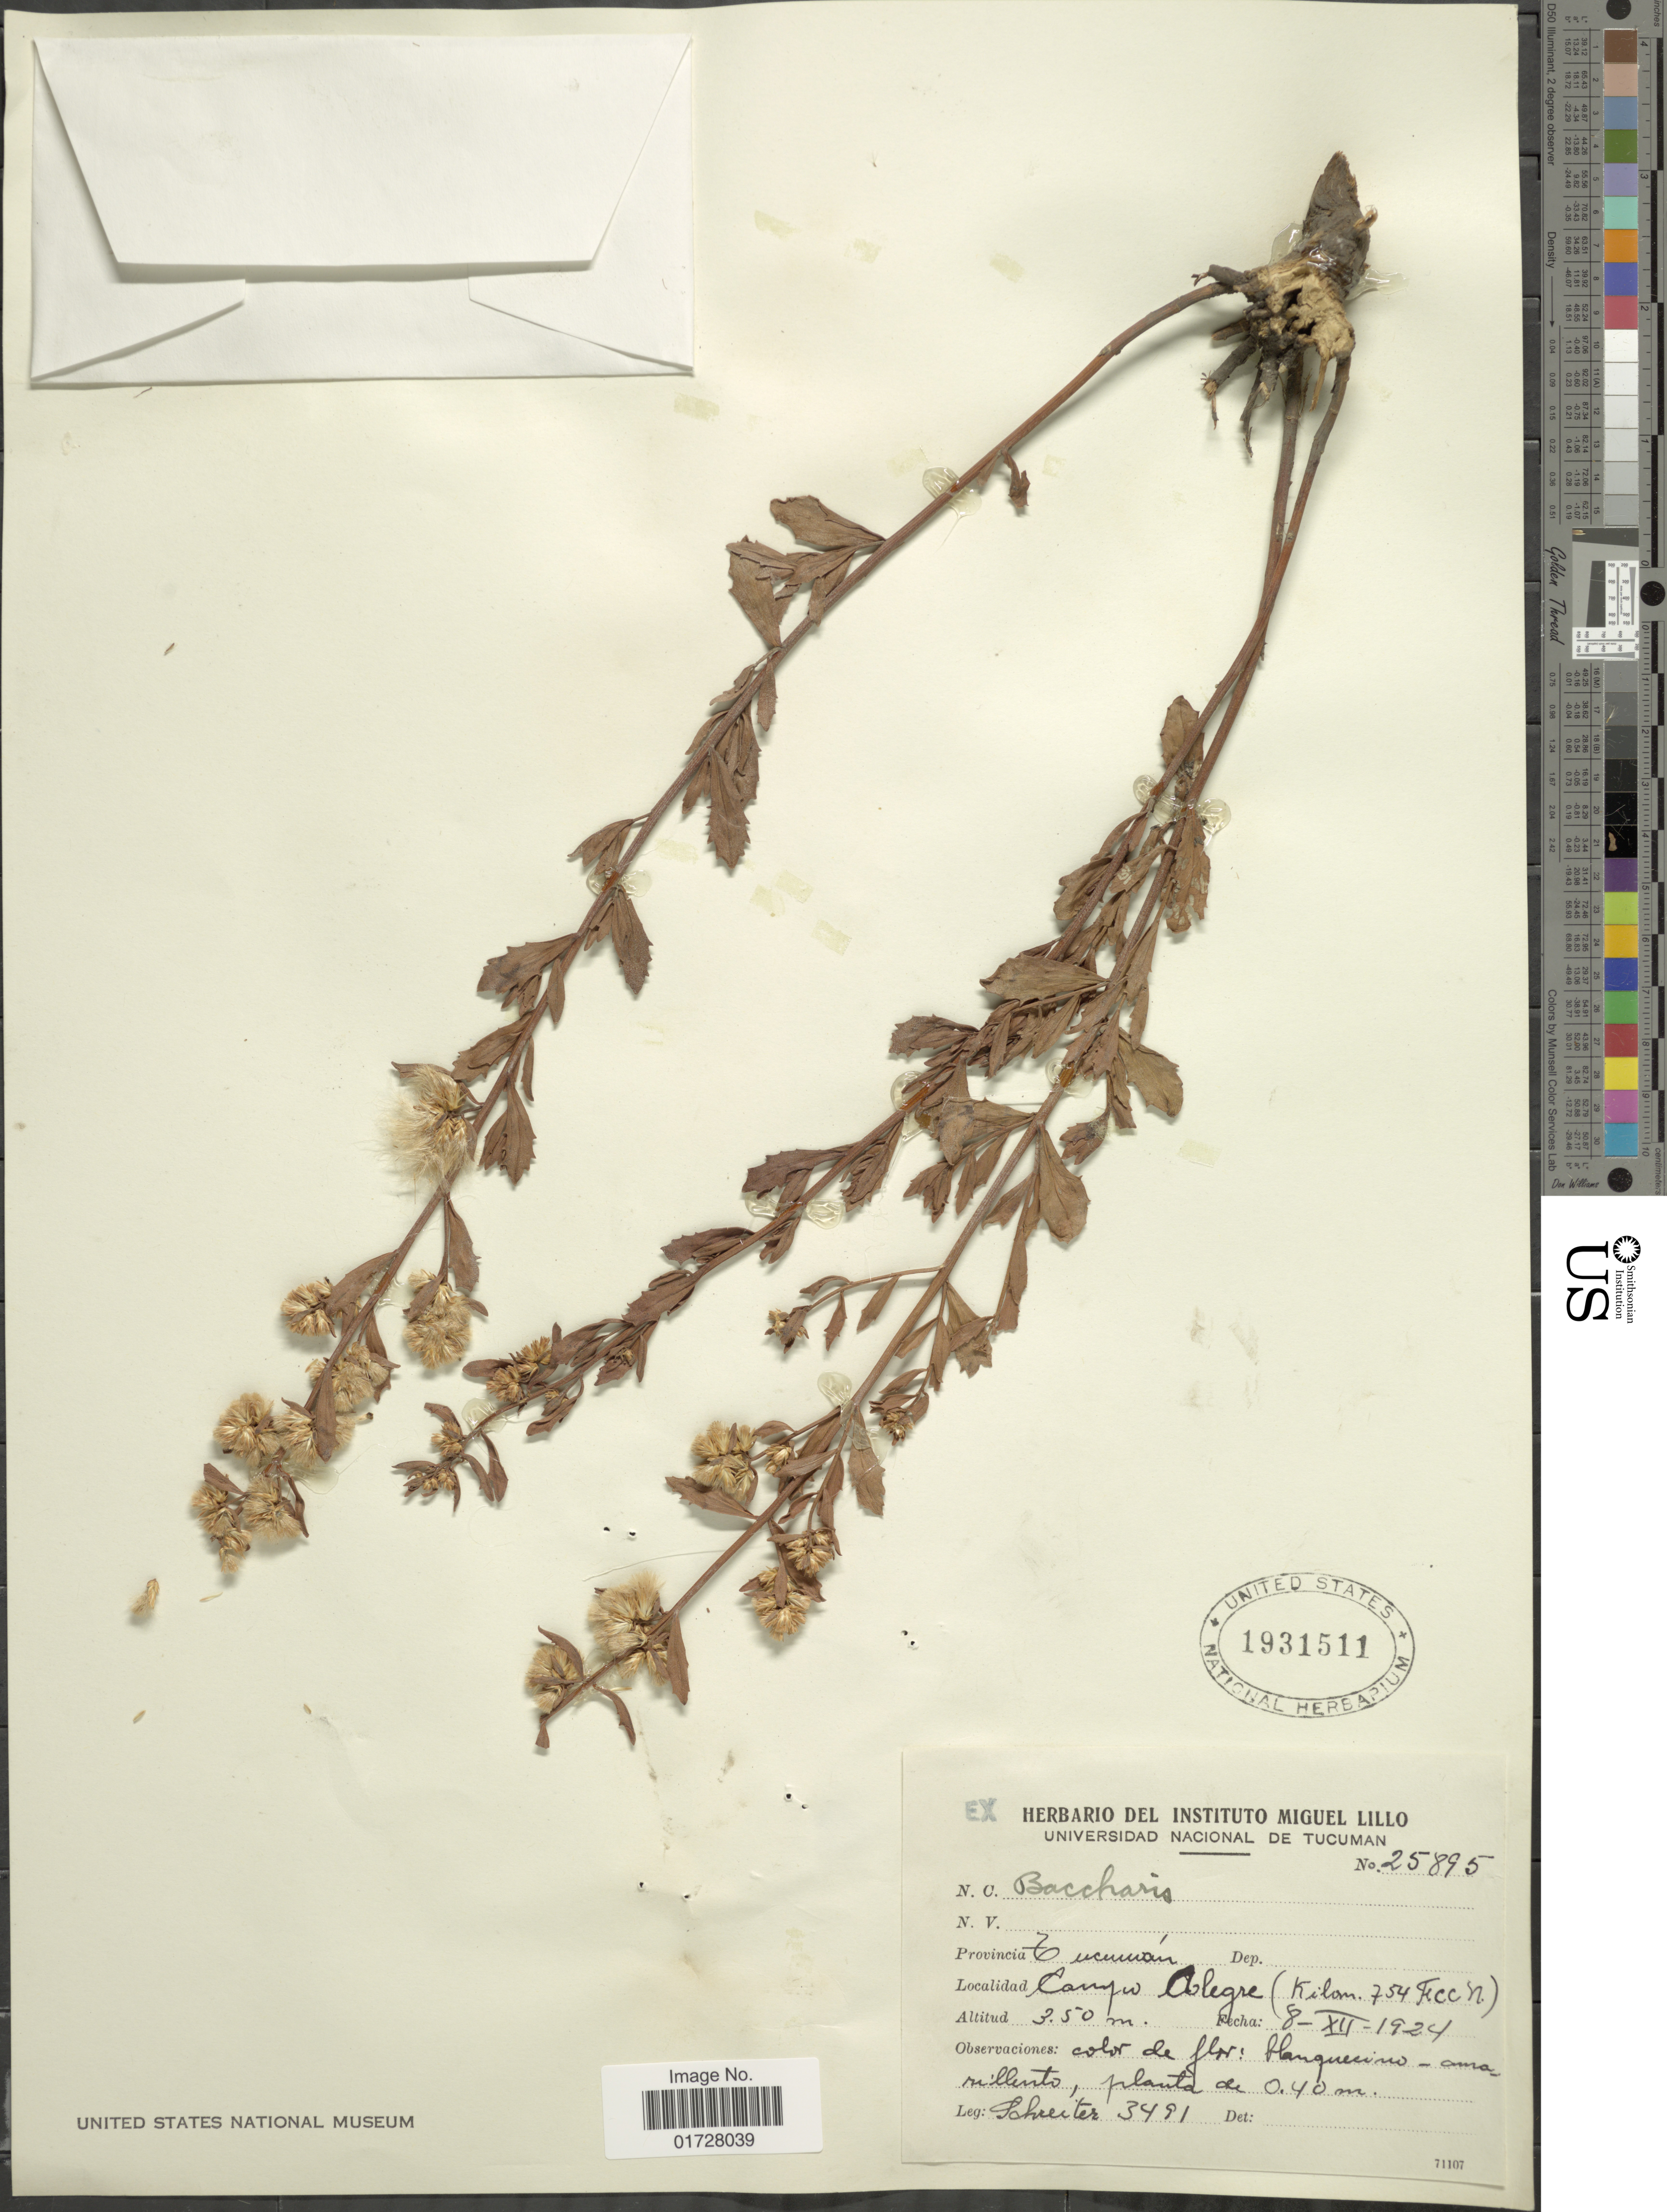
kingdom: Plantae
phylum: Tracheophyta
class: Magnoliopsida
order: Asterales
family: Asteraceae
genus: Baccharis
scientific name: Baccharis sp.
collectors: -. Schreiter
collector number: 3481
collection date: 1924-12-08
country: Argentina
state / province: Tucuman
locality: Campo Alegre (Kilom. 754 FCCN)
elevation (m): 350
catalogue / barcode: US 1931511